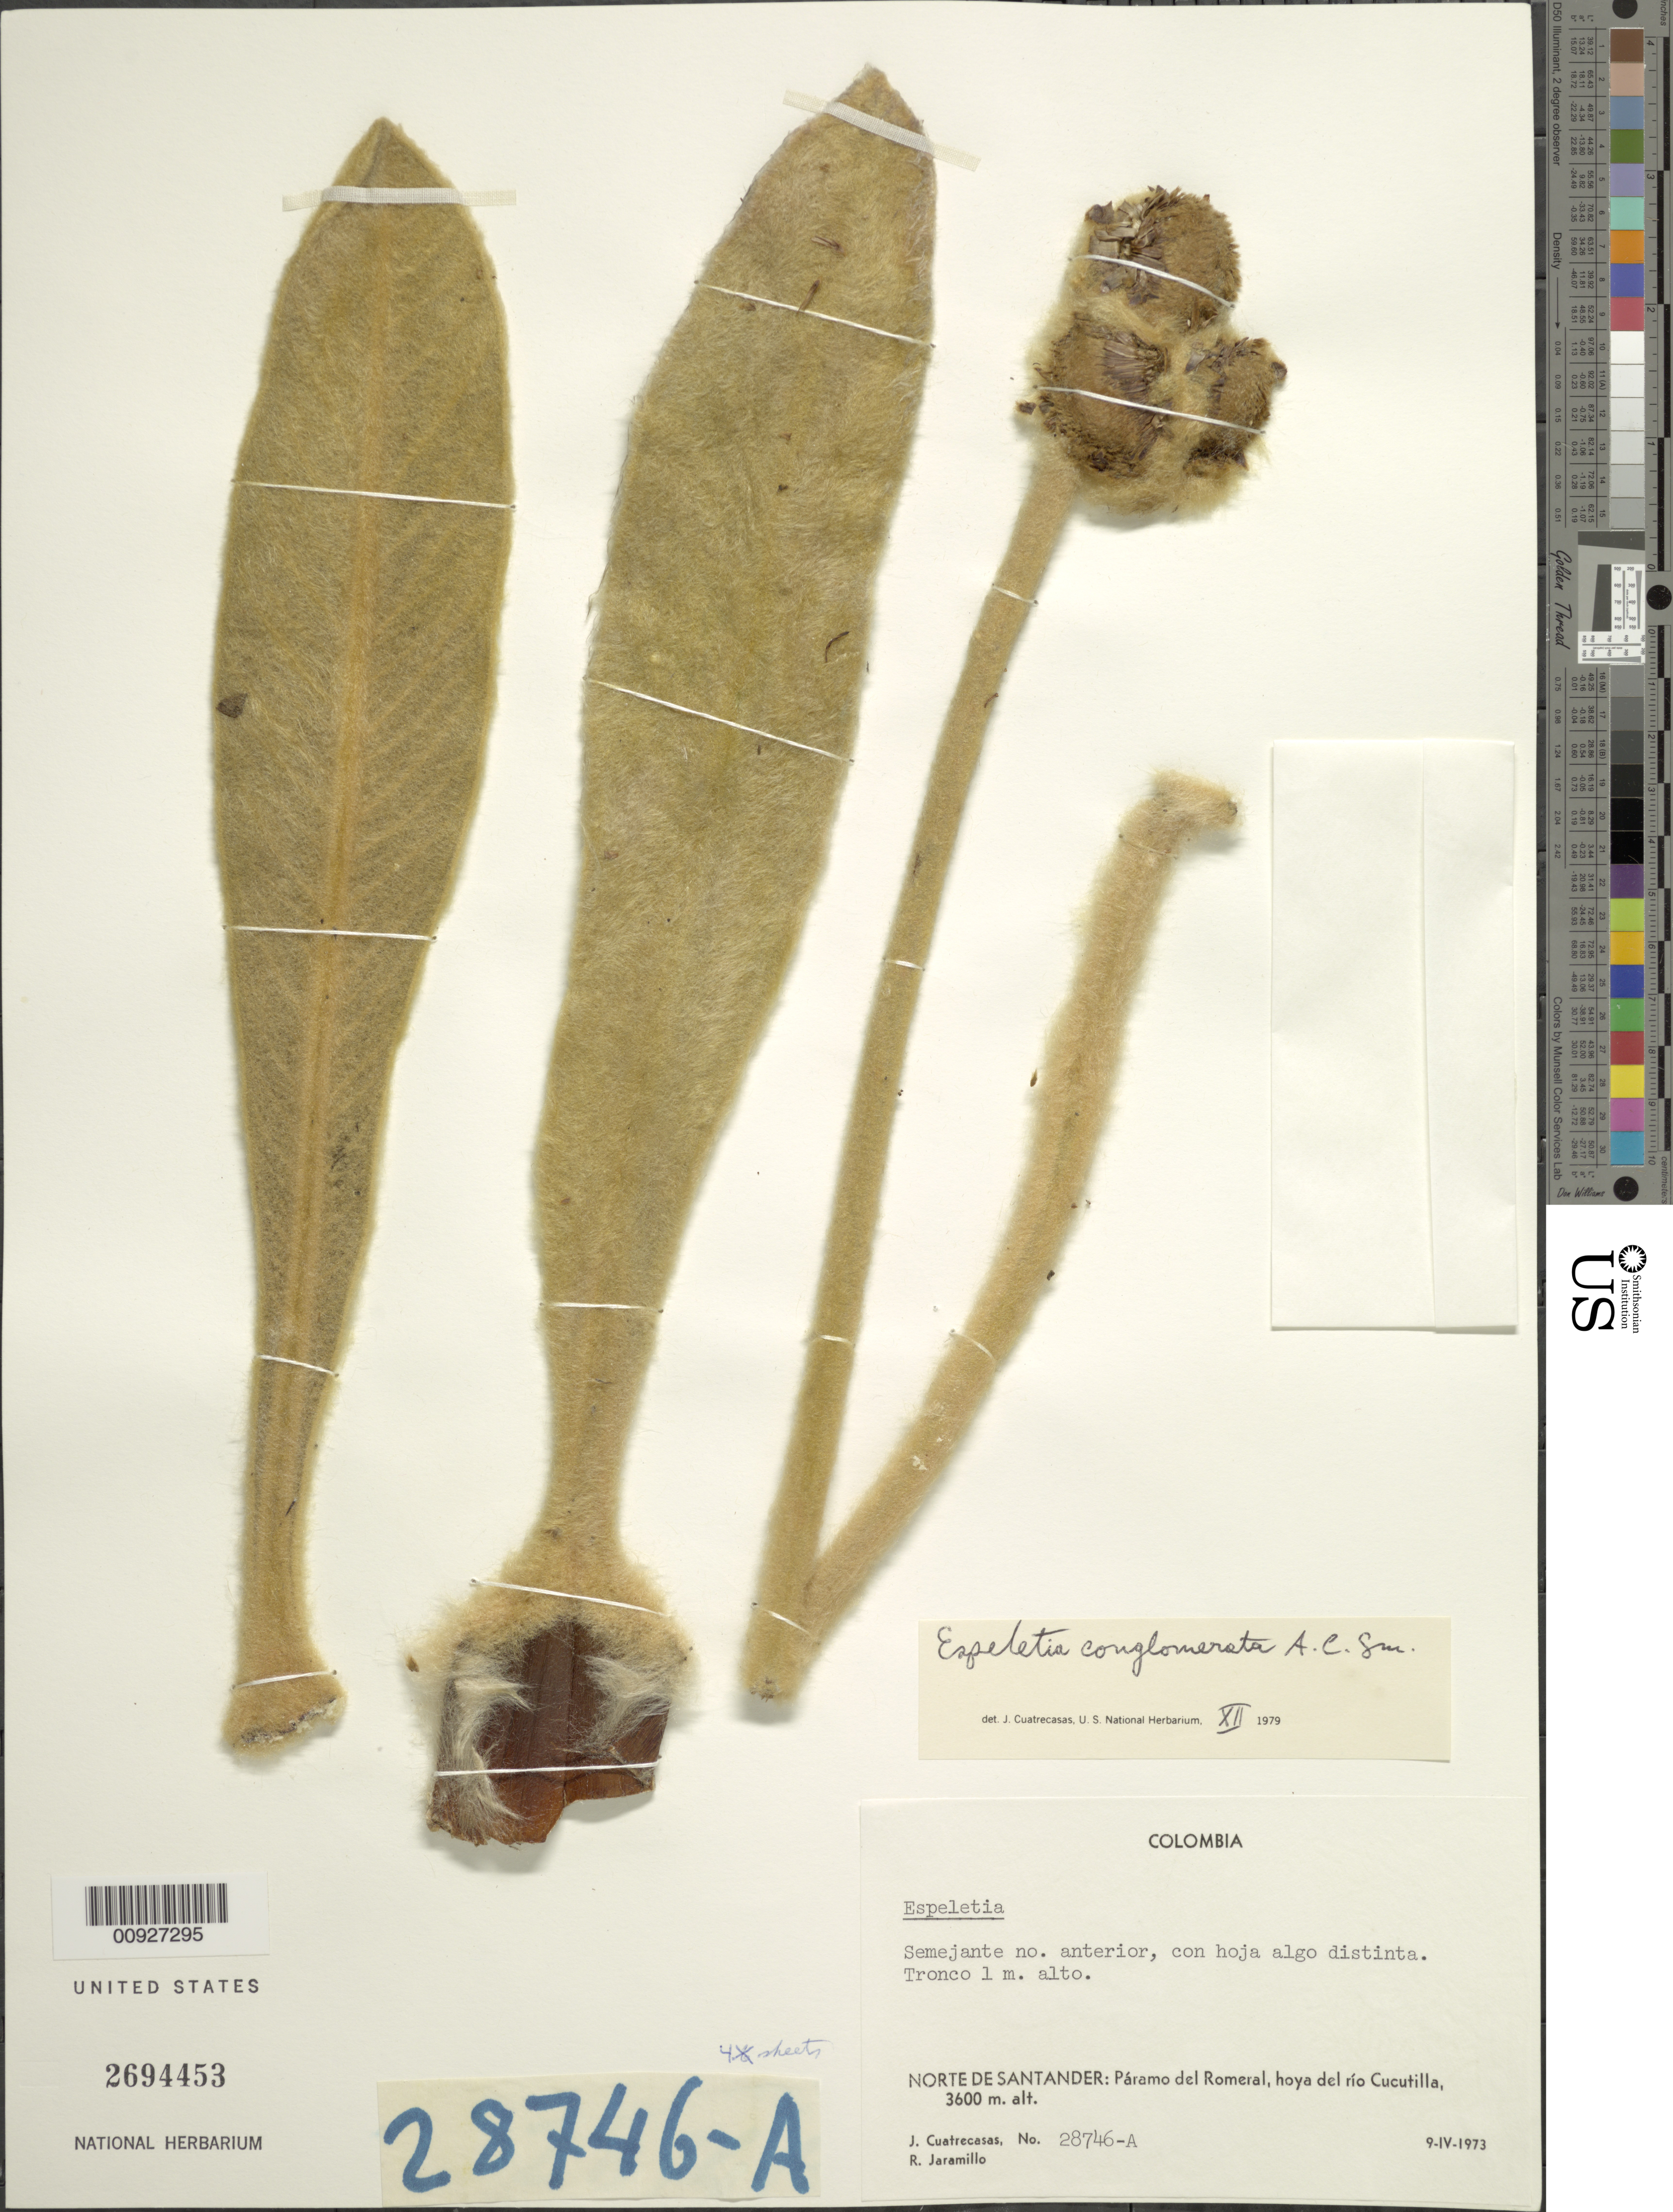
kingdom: Plantae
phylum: Tracheophyta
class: Magnoliopsida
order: Asterales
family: Asteraceae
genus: Espeletia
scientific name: Espeletia conglomerata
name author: A.C. Sm.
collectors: J. Cuatrecasas & R. Jaramillo M.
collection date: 1973-04-09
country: Colombia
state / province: Norte de Santander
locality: P. del Romeral. P. del Romeral, hoya del río Cucutilla.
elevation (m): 3600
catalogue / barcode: US 2694453